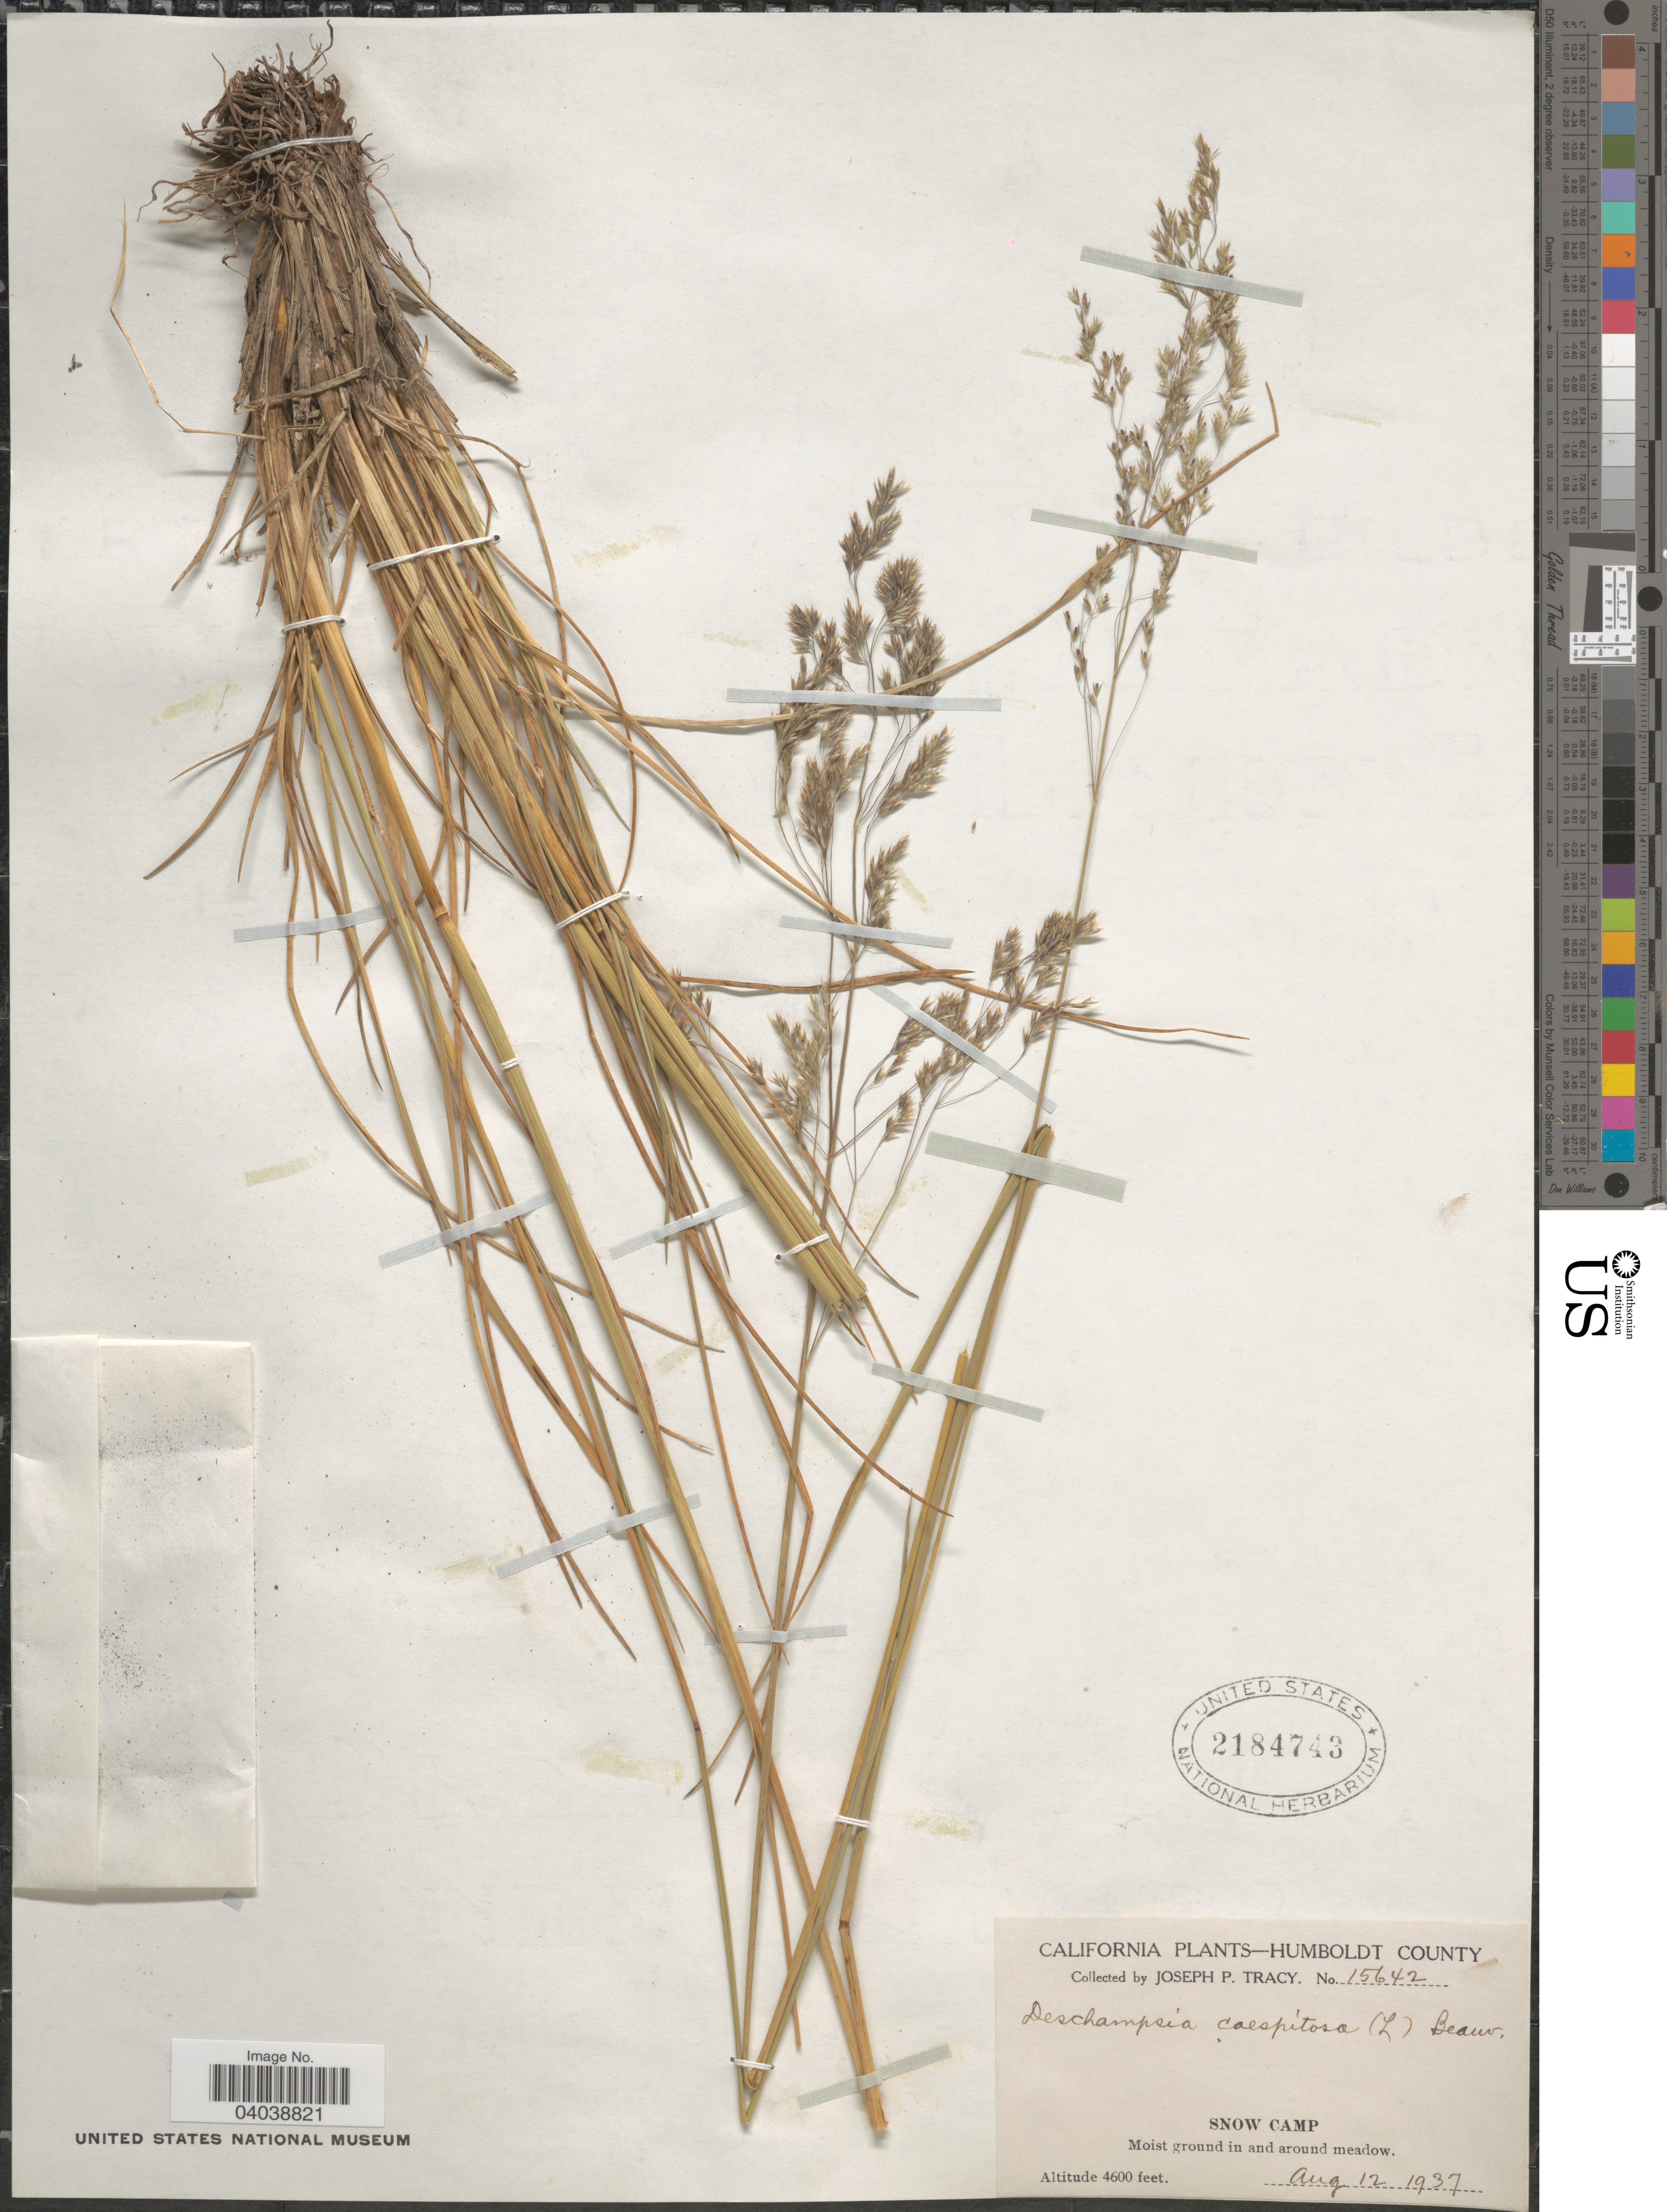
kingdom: Plantae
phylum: Tracheophyta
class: Liliopsida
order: Poales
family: Poaceae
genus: Deschampsia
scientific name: Deschampsia cespitosa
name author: (L.) P. Beauv.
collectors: J. Tracy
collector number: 15642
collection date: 1937-08-12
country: United States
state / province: California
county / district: Humboldt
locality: Humboldt County. Snow Camp.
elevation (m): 1402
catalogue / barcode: US 2184743